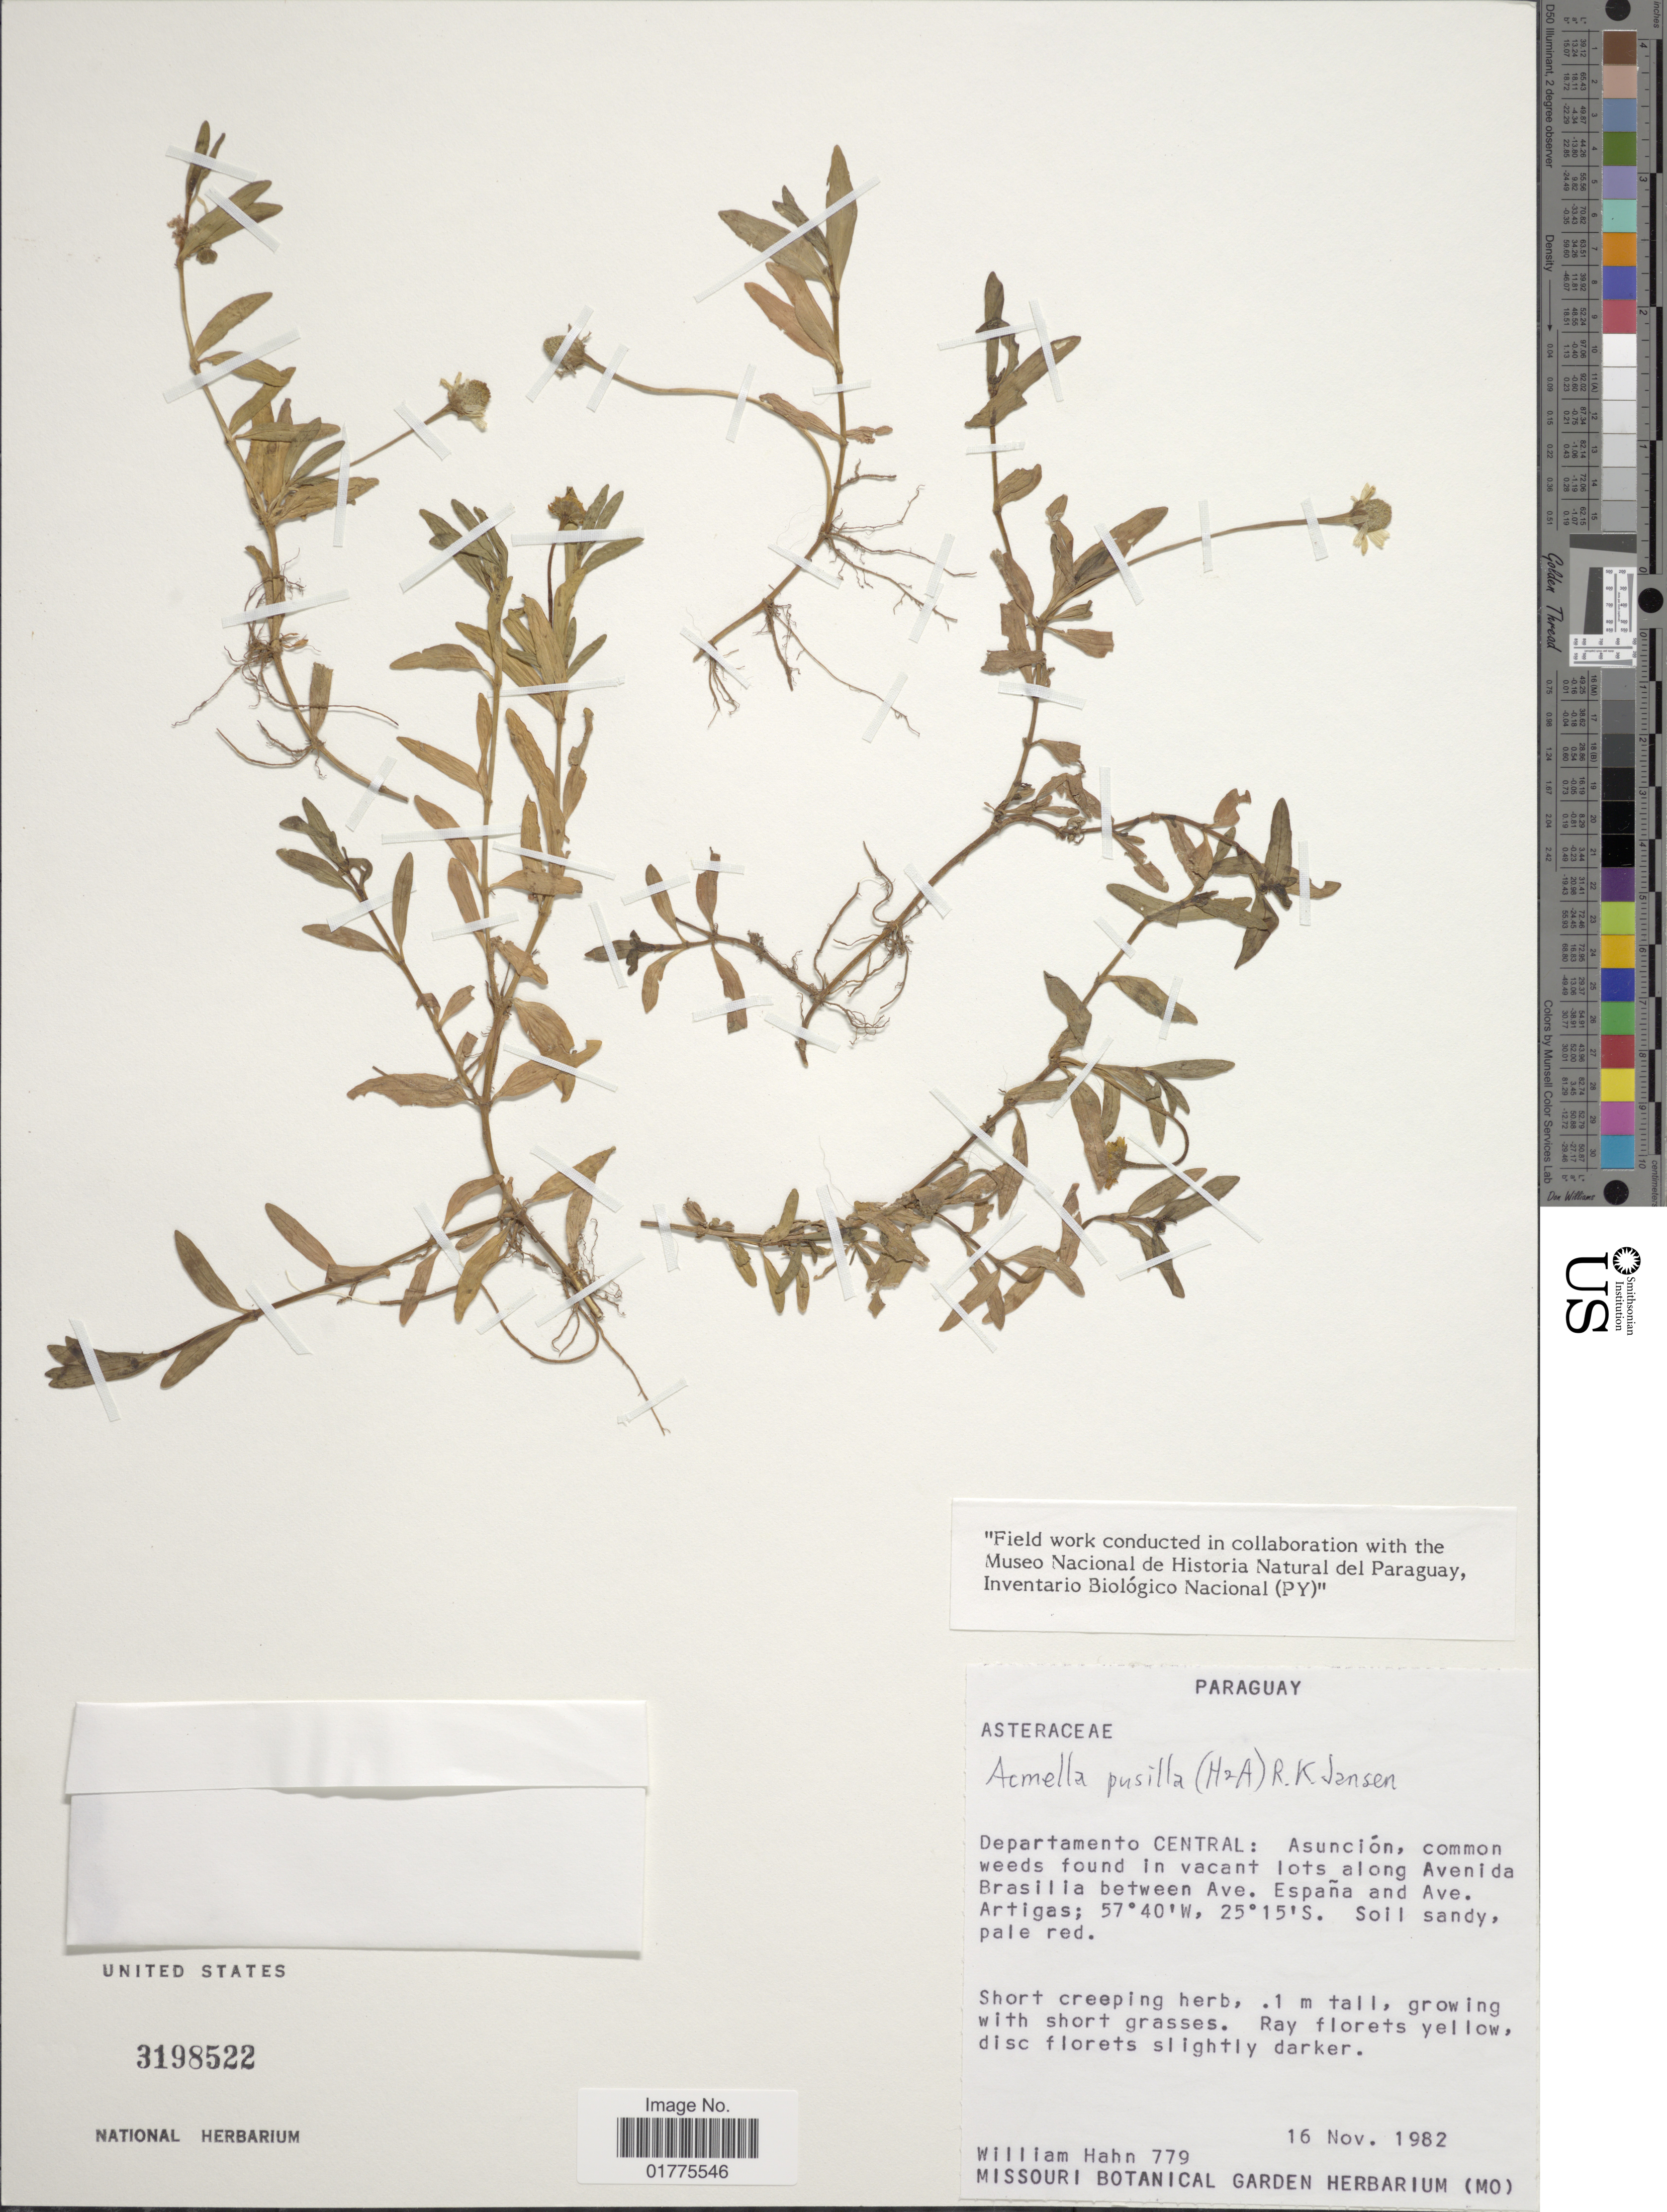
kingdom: Plantae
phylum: Tracheophyta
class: Magnoliopsida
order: Asterales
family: Asteraceae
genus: Acmella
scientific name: Acmella pusilla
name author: (Hook. & Arn.) R.K. Jansen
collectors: W. J. Hahn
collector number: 779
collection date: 1982-11-16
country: Paraguay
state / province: Central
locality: Asuncion, common weeds found in vacant lots along Avenida Brasilia between Ave. Espana and Ave, Artigas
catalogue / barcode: US 3198522